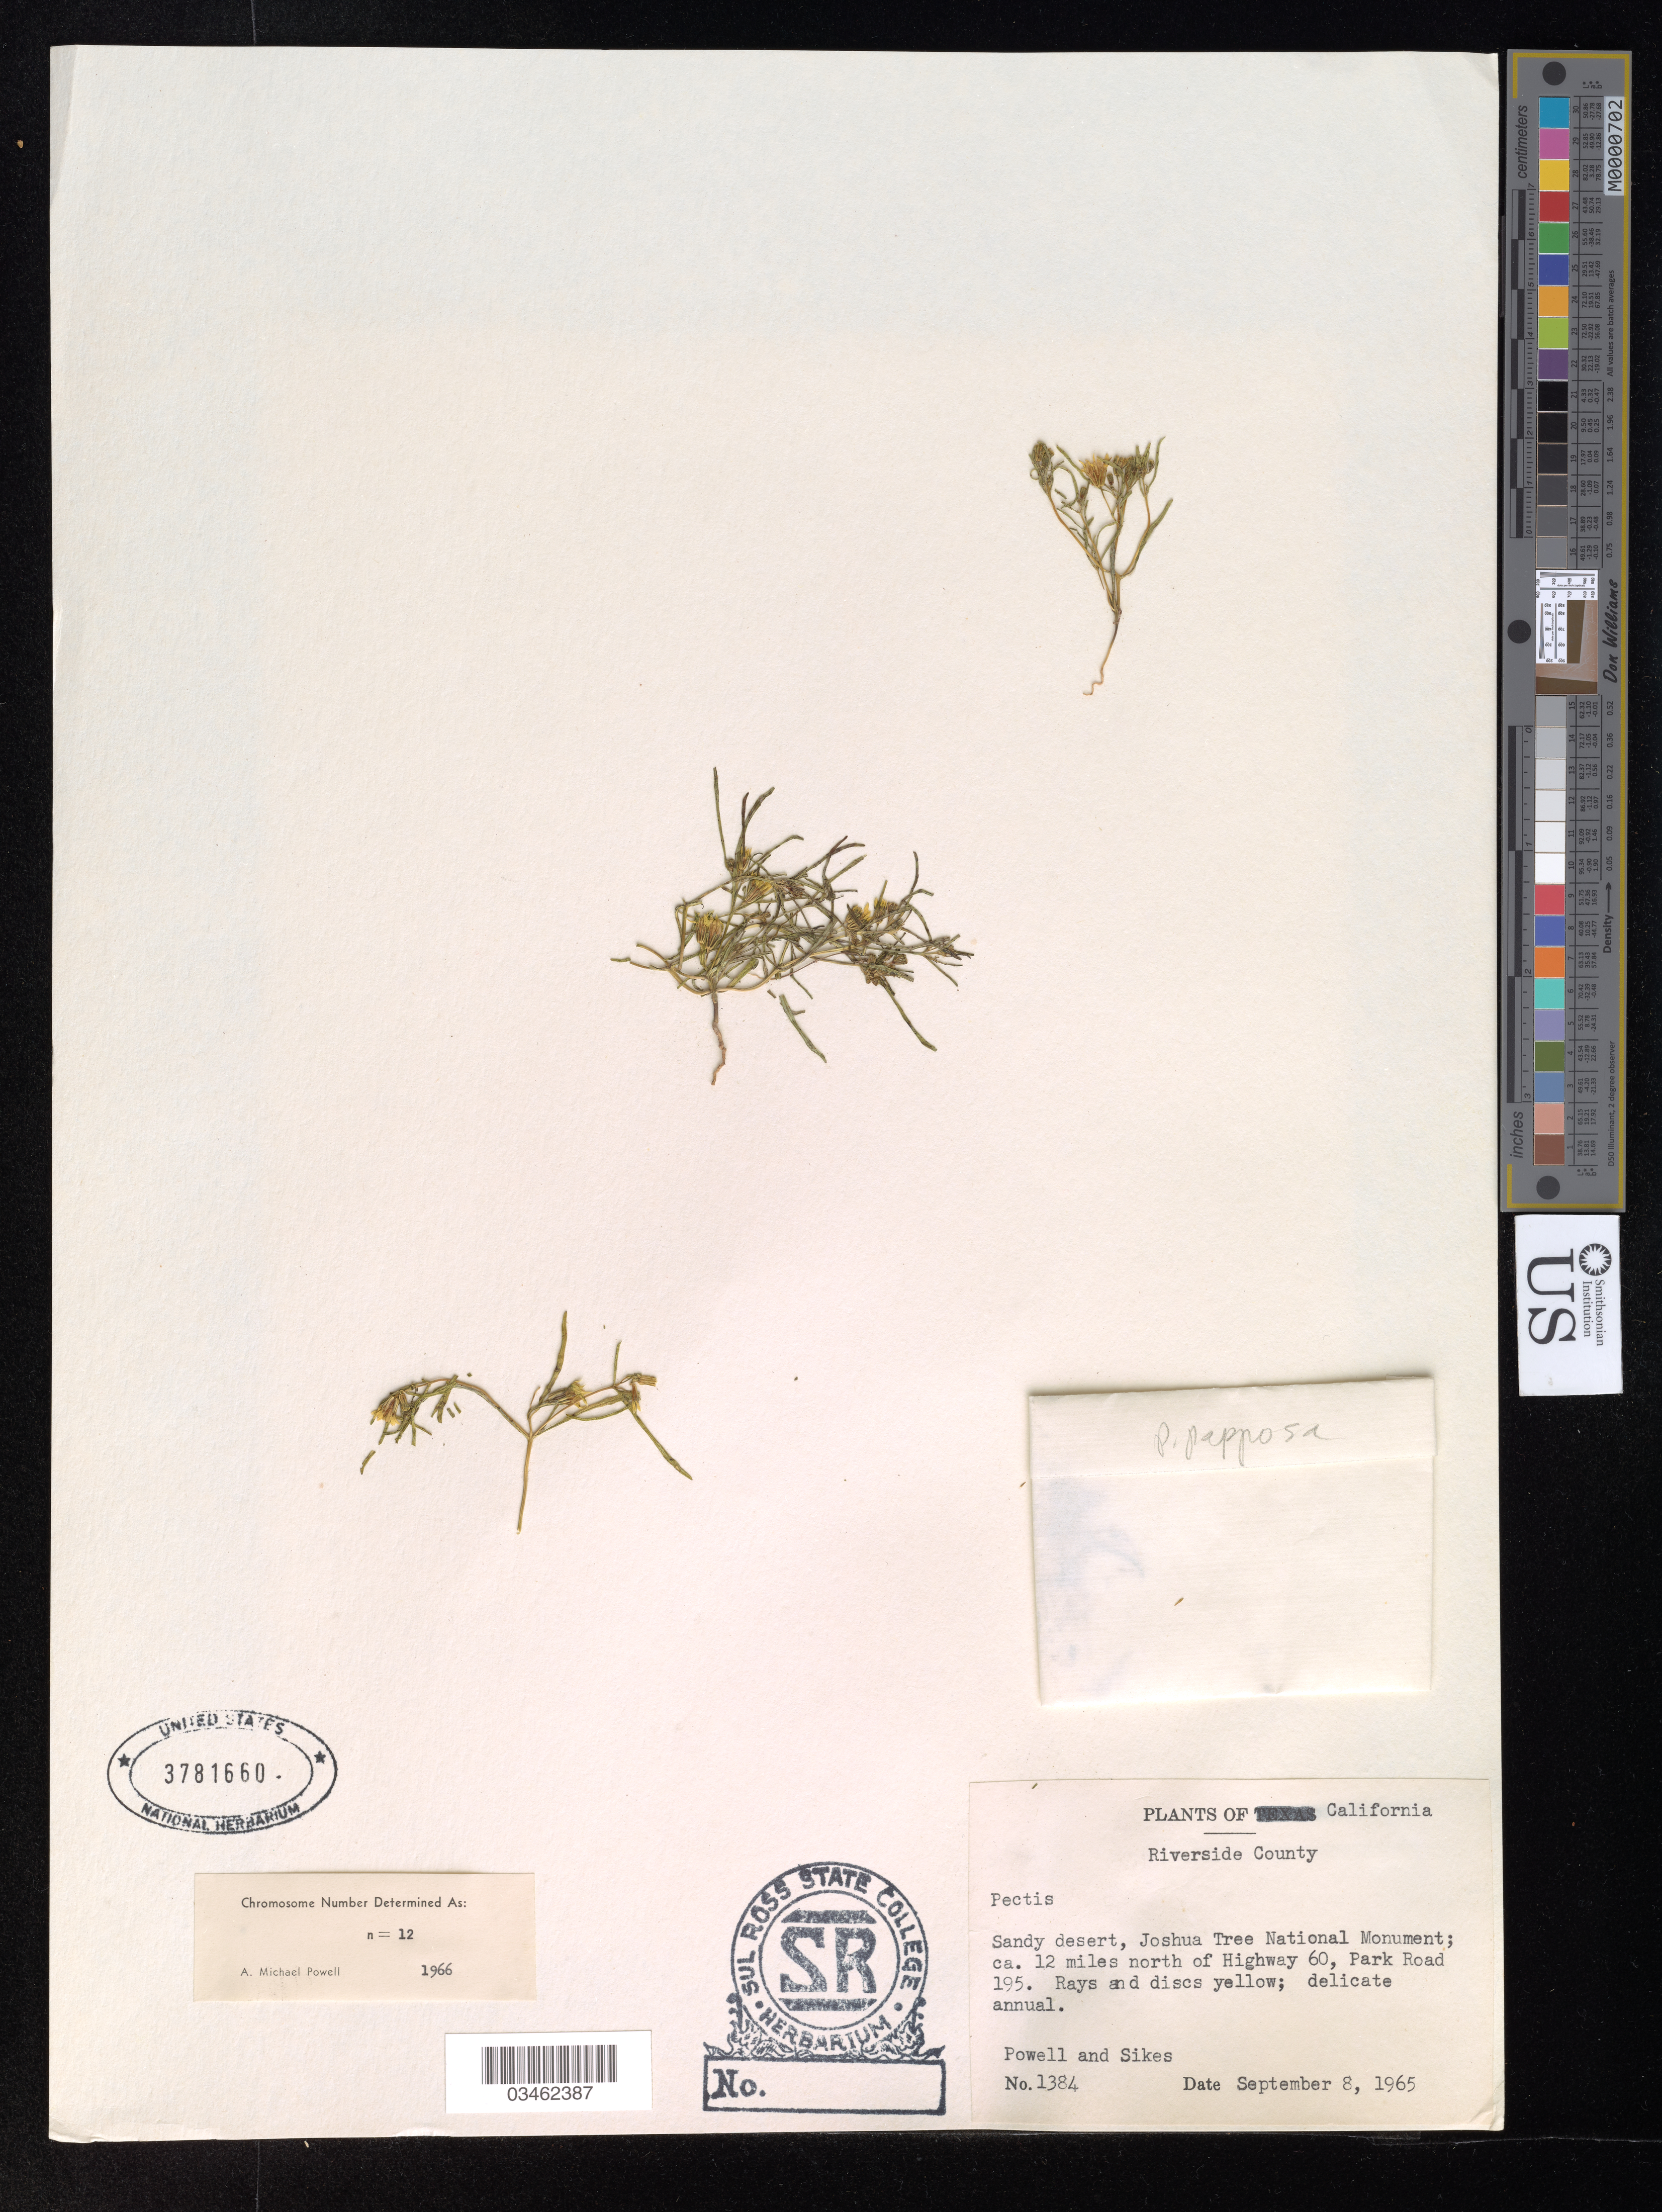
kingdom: Plantae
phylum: Tracheophyta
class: Magnoliopsida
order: Asterales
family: Asteraceae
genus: Pectis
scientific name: Pectis sp.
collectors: Powell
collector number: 1384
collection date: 1965-09-08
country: United States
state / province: California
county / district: Riverside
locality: Riverside County. Sandy desert, Joshua Tree National Monument; ca. 12 miles north of Highway 60, Park Road 195.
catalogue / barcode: US 3781660